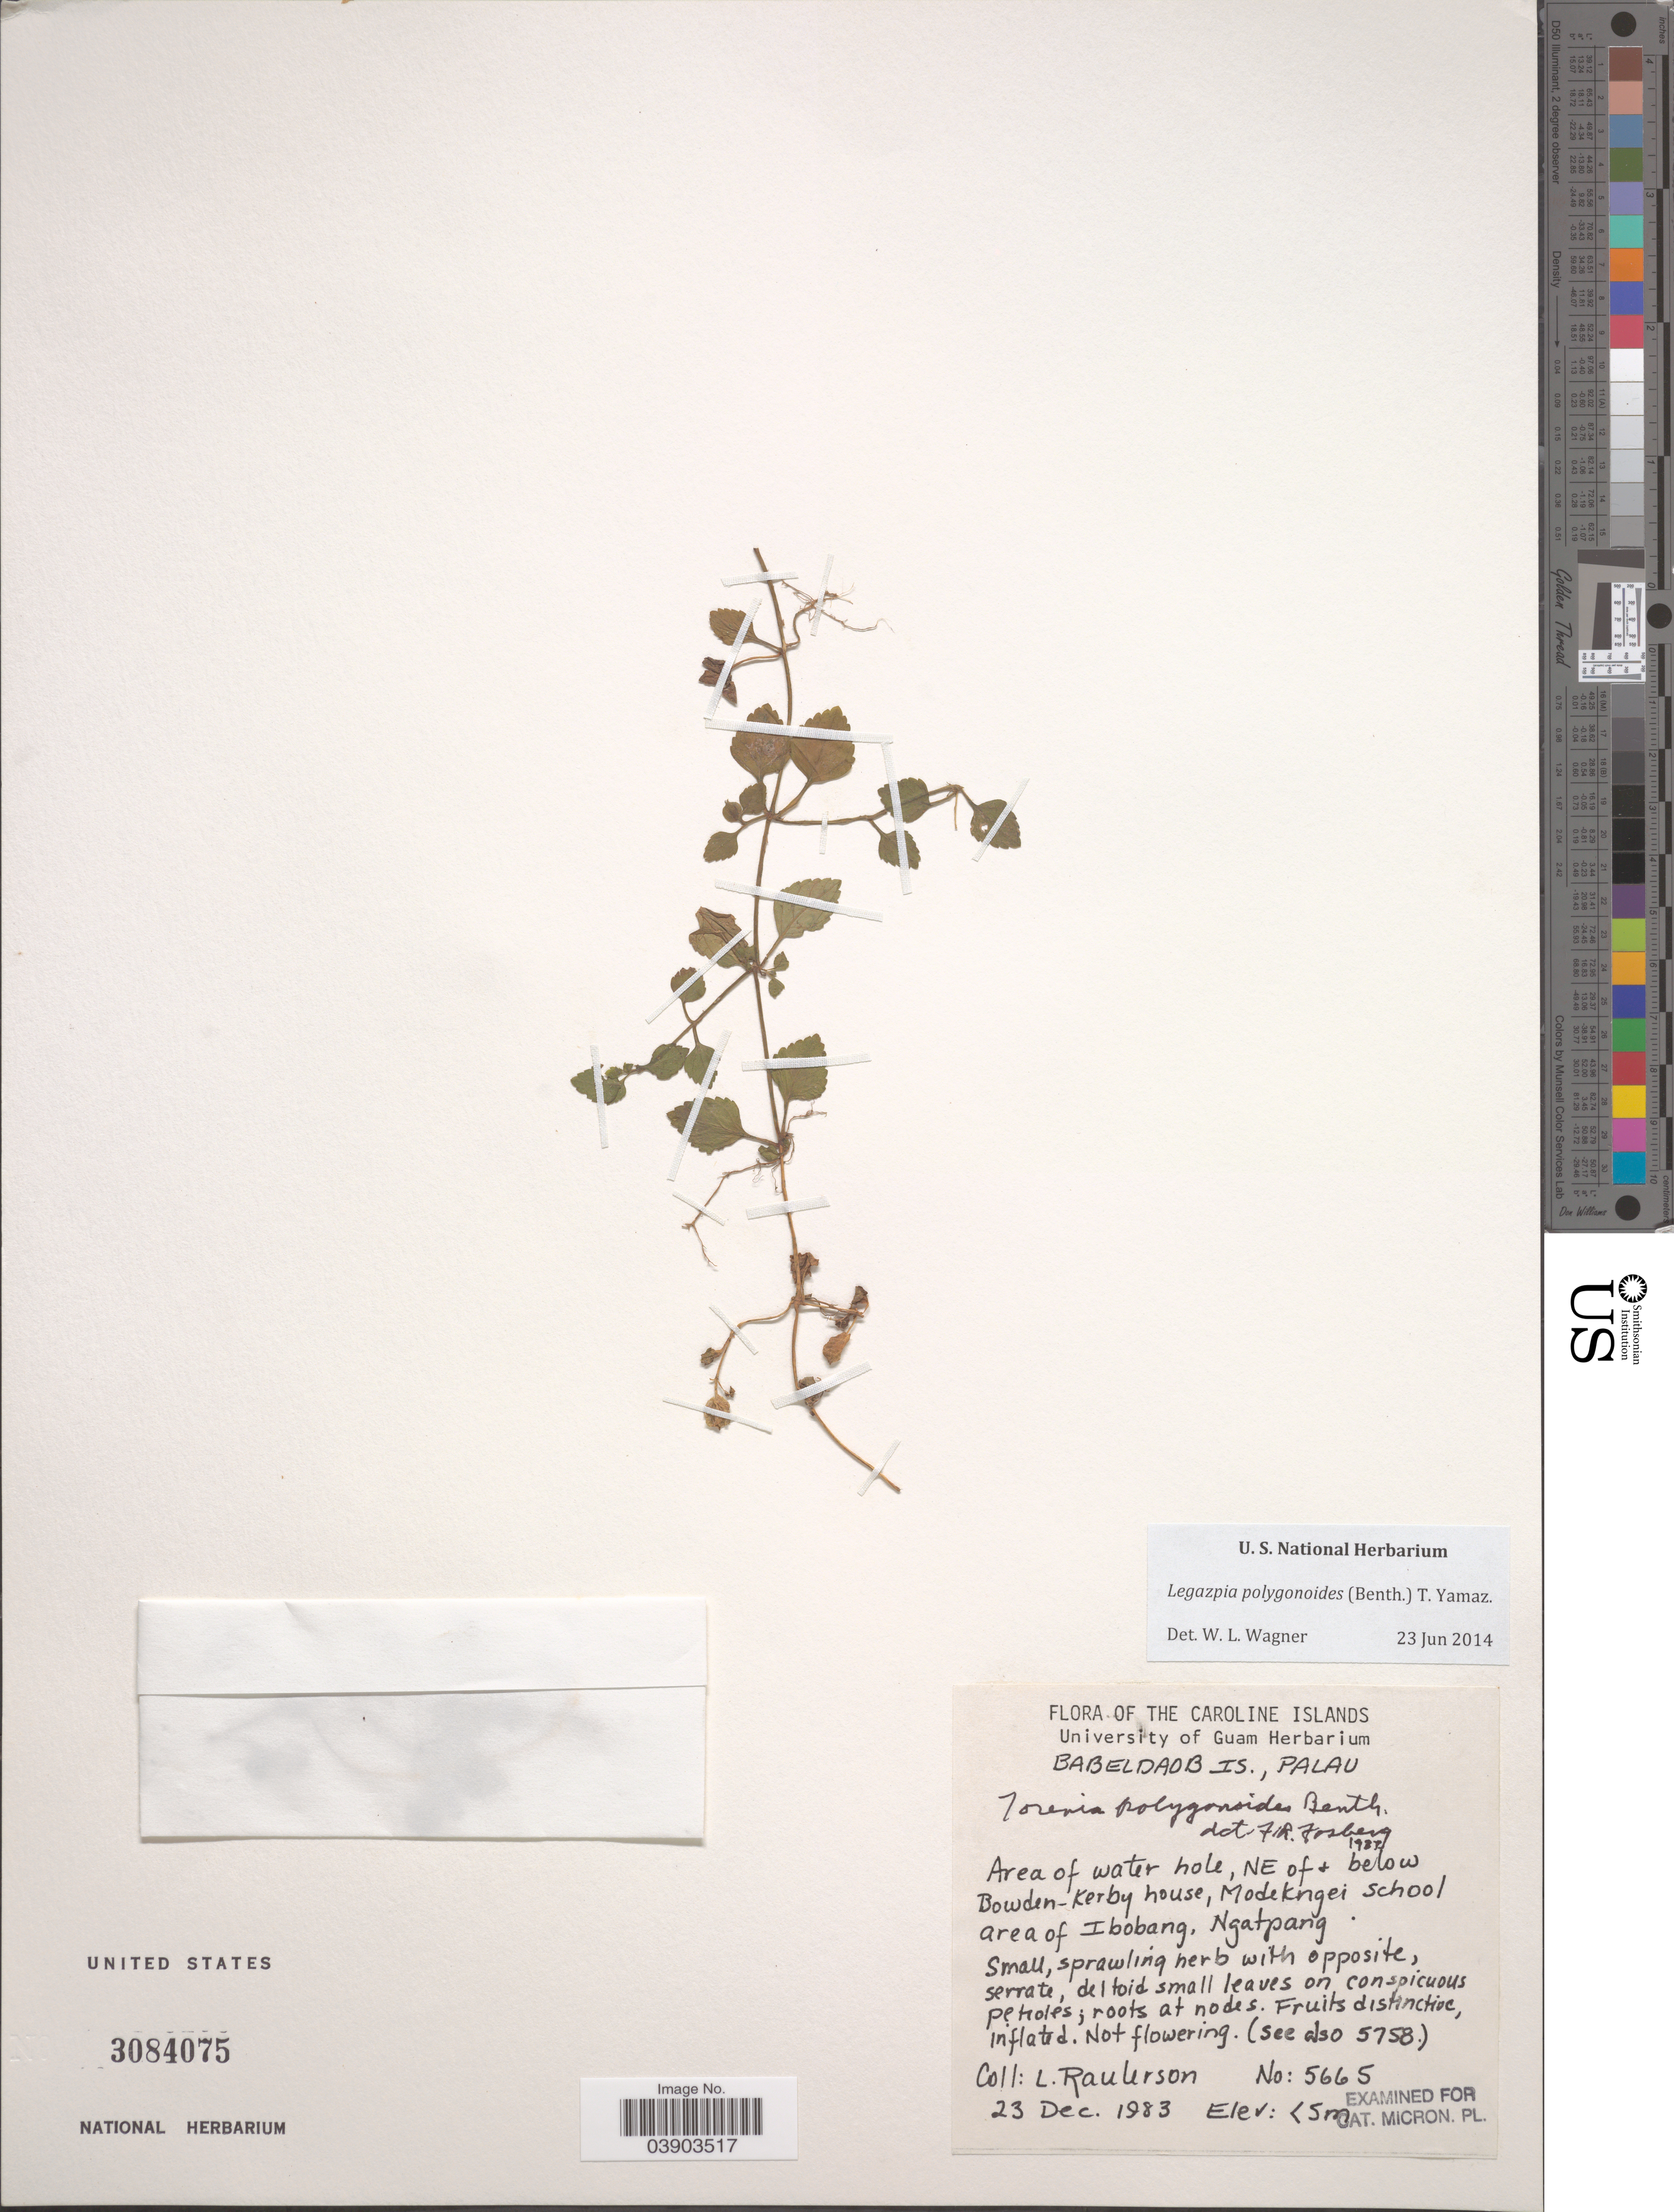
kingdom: Plantae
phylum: Tracheophyta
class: Magnoliopsida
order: Lamiales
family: Linderniaceae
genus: Torenia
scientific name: Torenia polygonoides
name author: Benth.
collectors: L. Raulerson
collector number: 5665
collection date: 1983-12-23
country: Palau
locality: The Caroline Islands. Babeldaob Is., Palau. Area of water hole, NE of & below Bowden-Kerby house, Modekngei School area of Ibobang, Ngatpang.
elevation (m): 5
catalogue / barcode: US 3084075